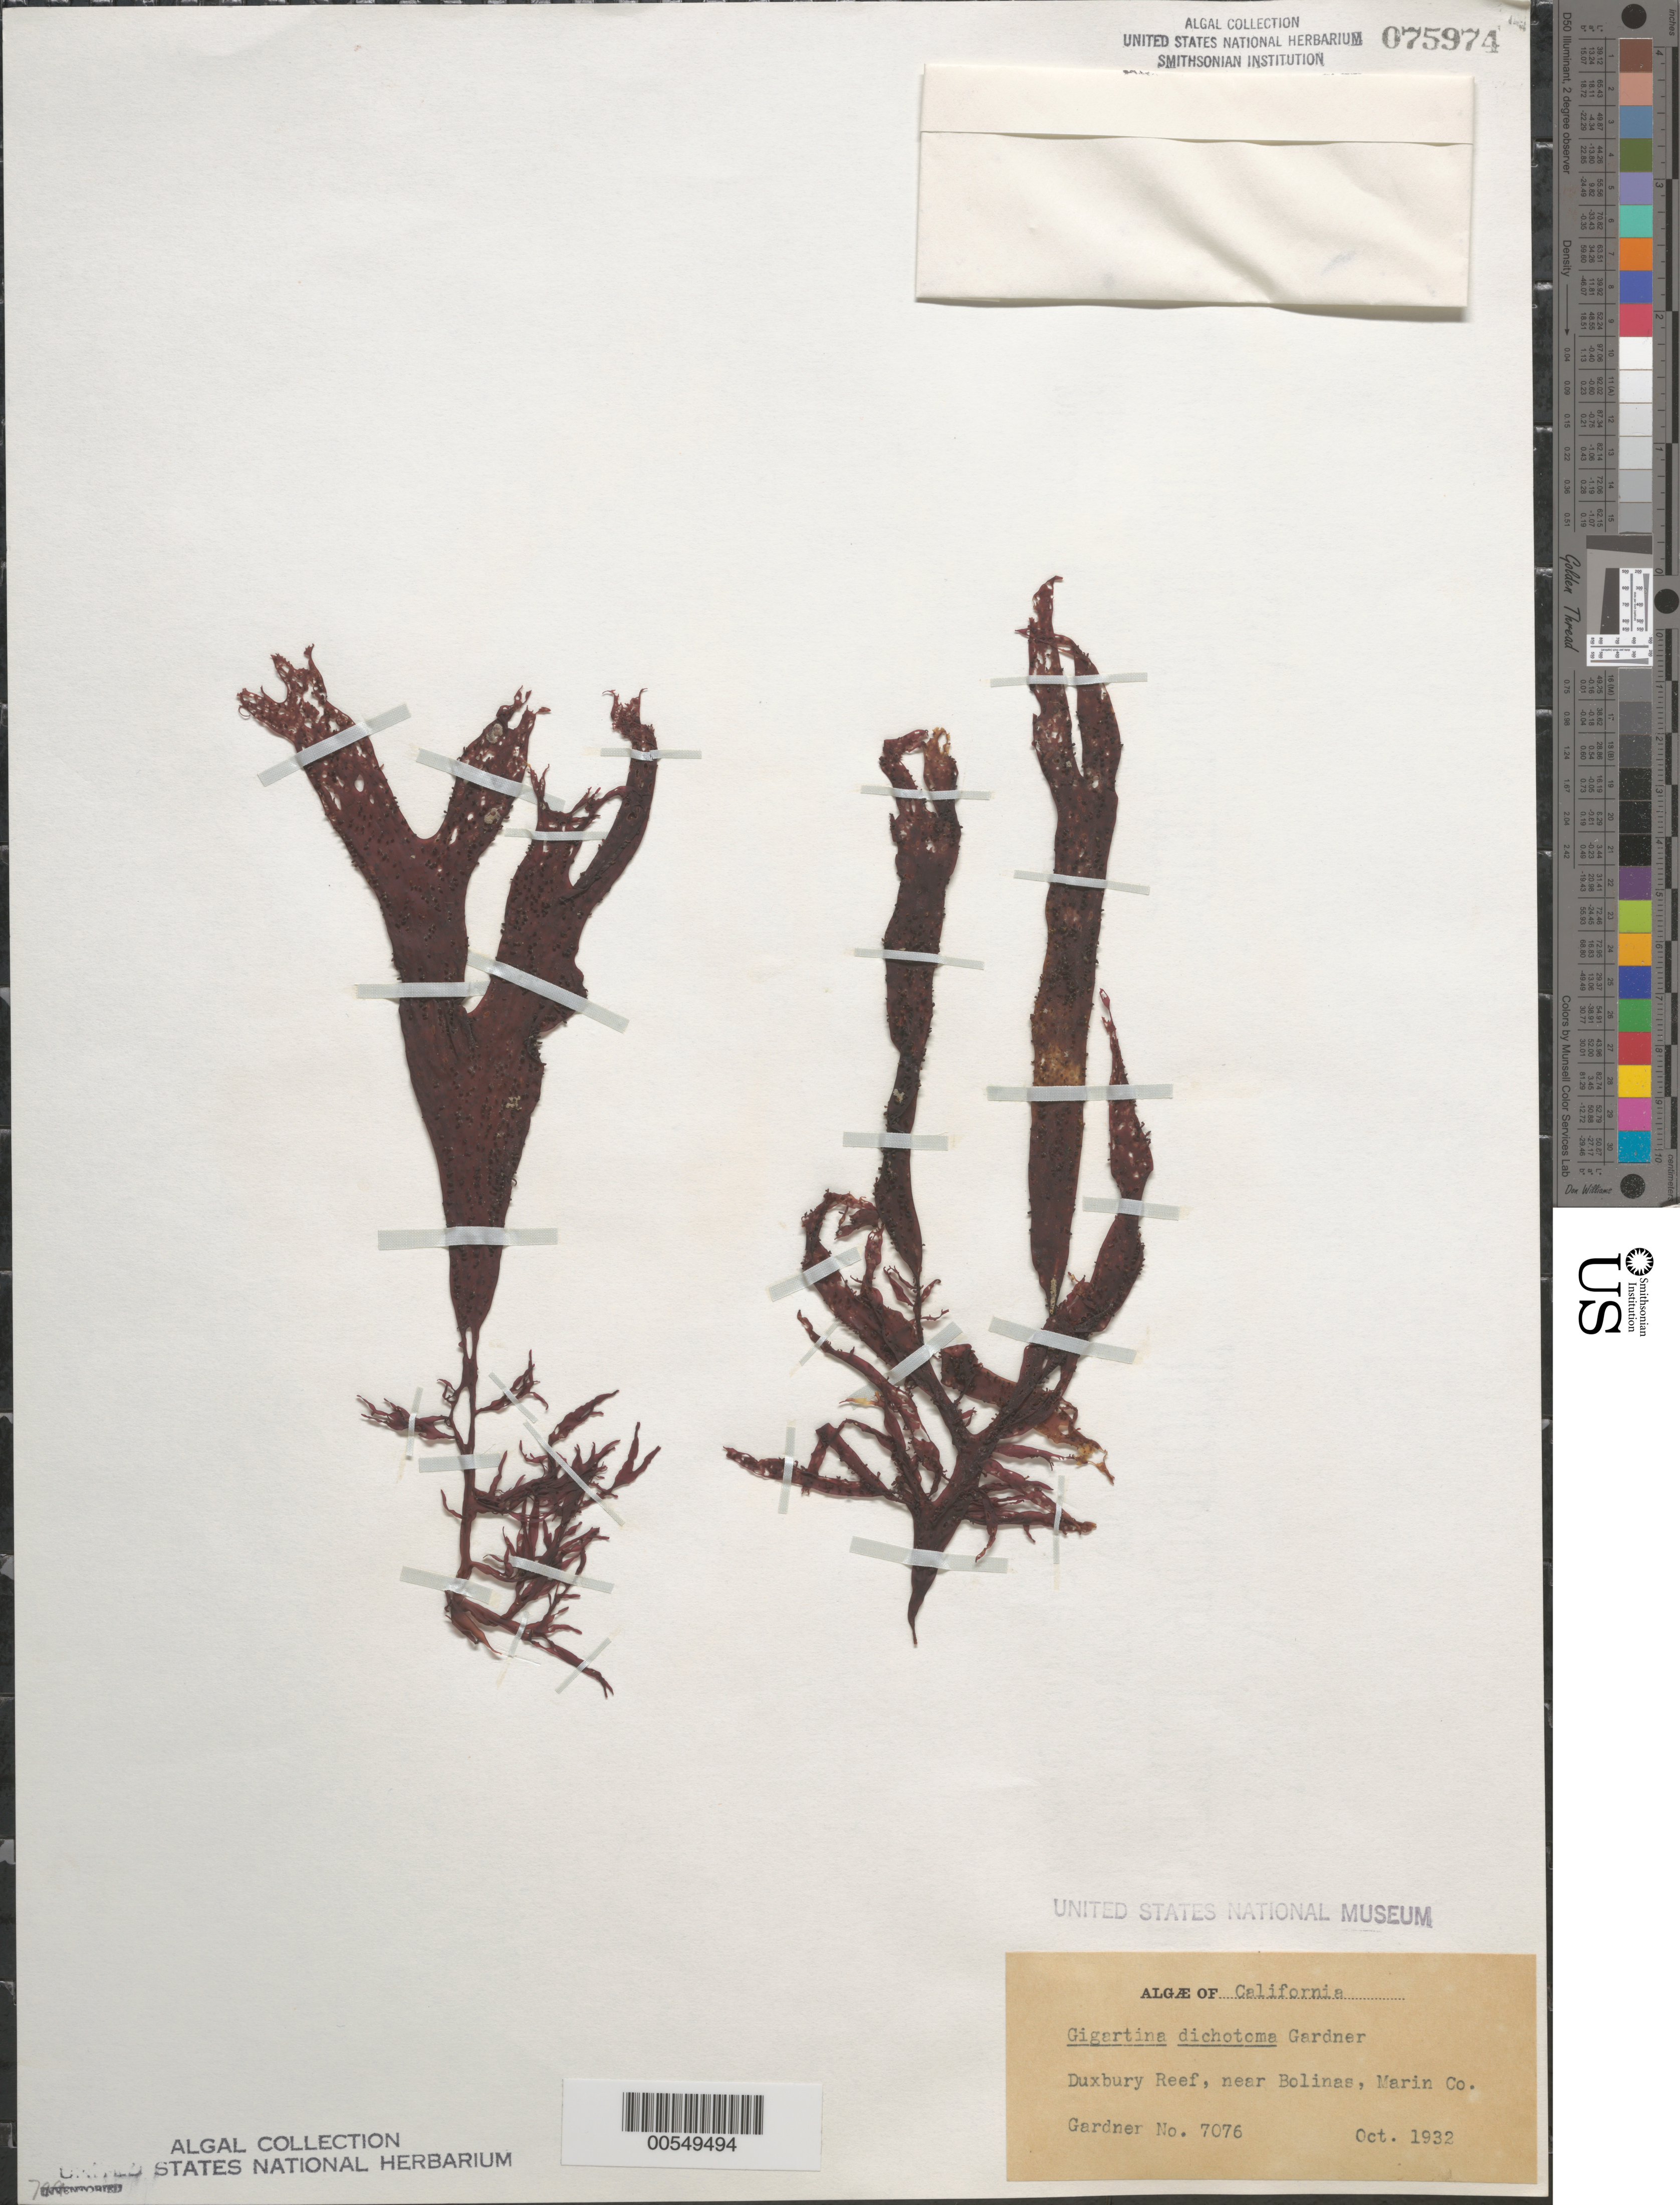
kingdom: Plantae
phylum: Rhodophyta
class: Florideophyceae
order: Gigartinales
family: Phyllophoraceae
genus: Mastocarpus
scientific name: Mastocarpus cristata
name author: (Setchell) S.C. Lindstrom et al.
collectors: N. Gardner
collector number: NLG 7076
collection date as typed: Oct 1932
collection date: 1932-10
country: United States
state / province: California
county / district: Marin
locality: Duxbury Reef, near Bolinas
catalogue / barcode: US 75974